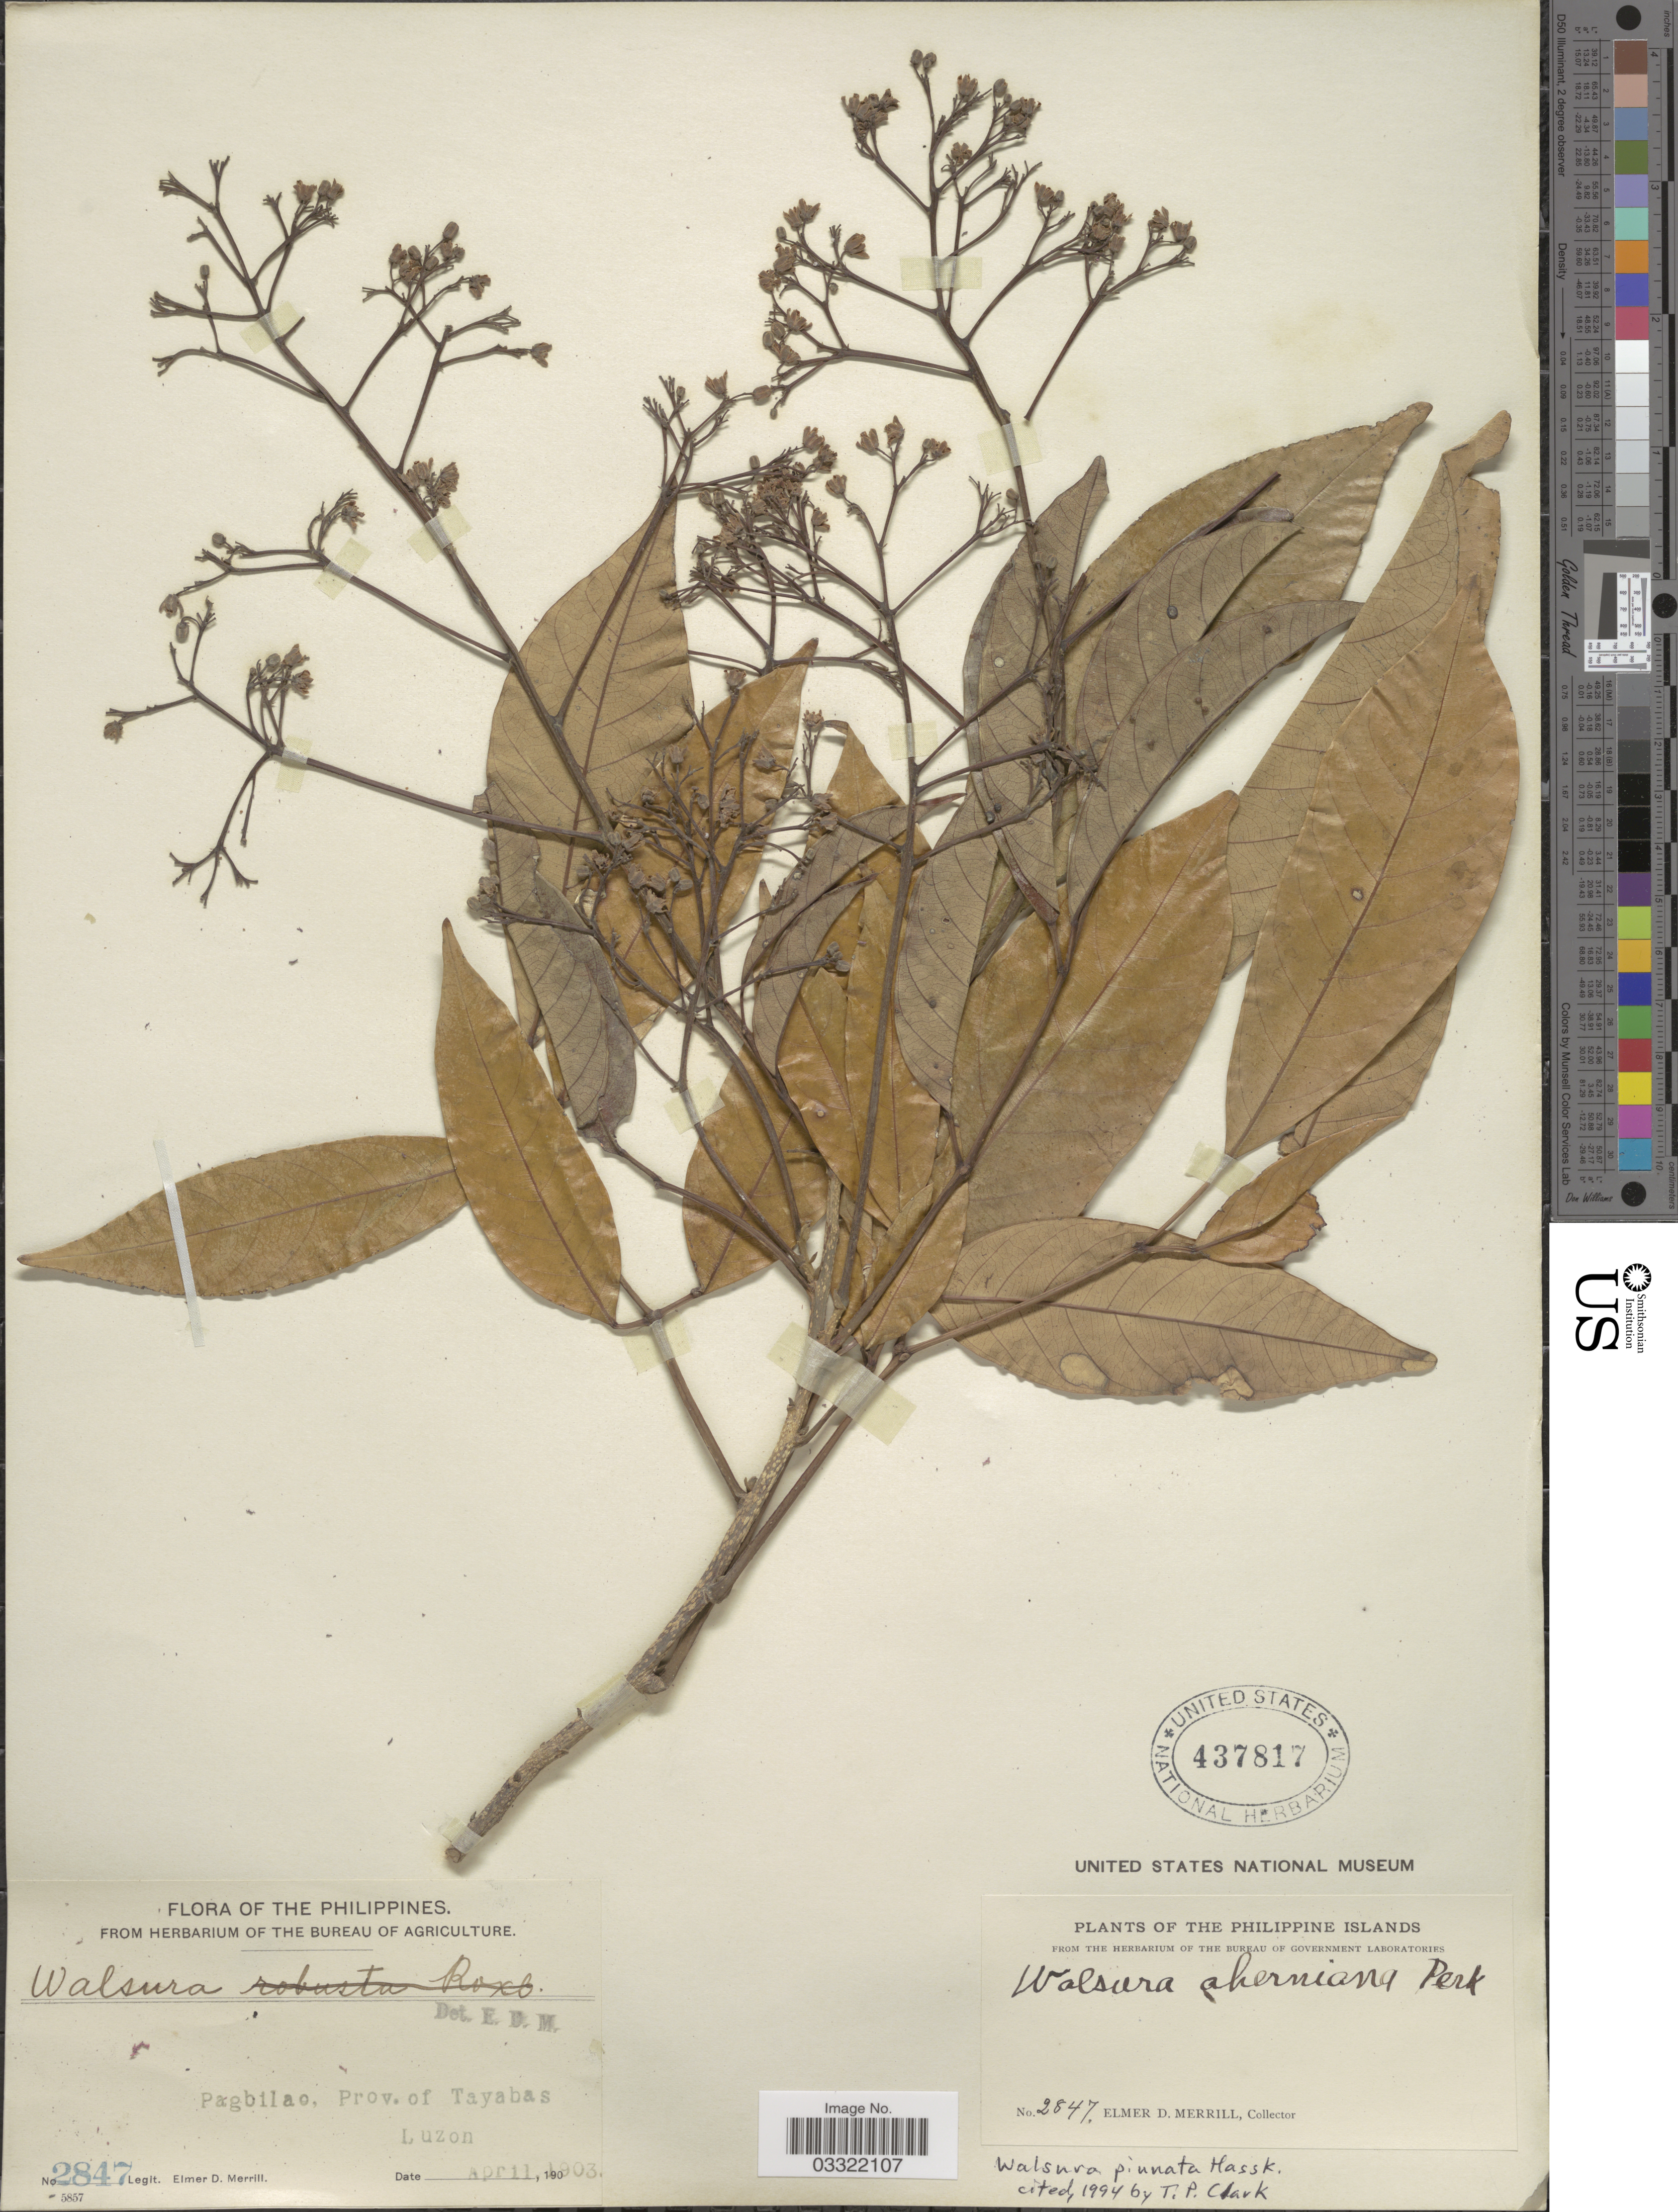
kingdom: Plantae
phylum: Tracheophyta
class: Magnoliopsida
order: Sapindales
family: Meliaceae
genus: Walsura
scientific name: Walsura pinnata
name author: Hassk.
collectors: E. D. Merrill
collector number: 2847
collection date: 1903-04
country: Philippines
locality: Pagbilao, Prov. of Tayabas, Luzon.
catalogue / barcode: US 437817